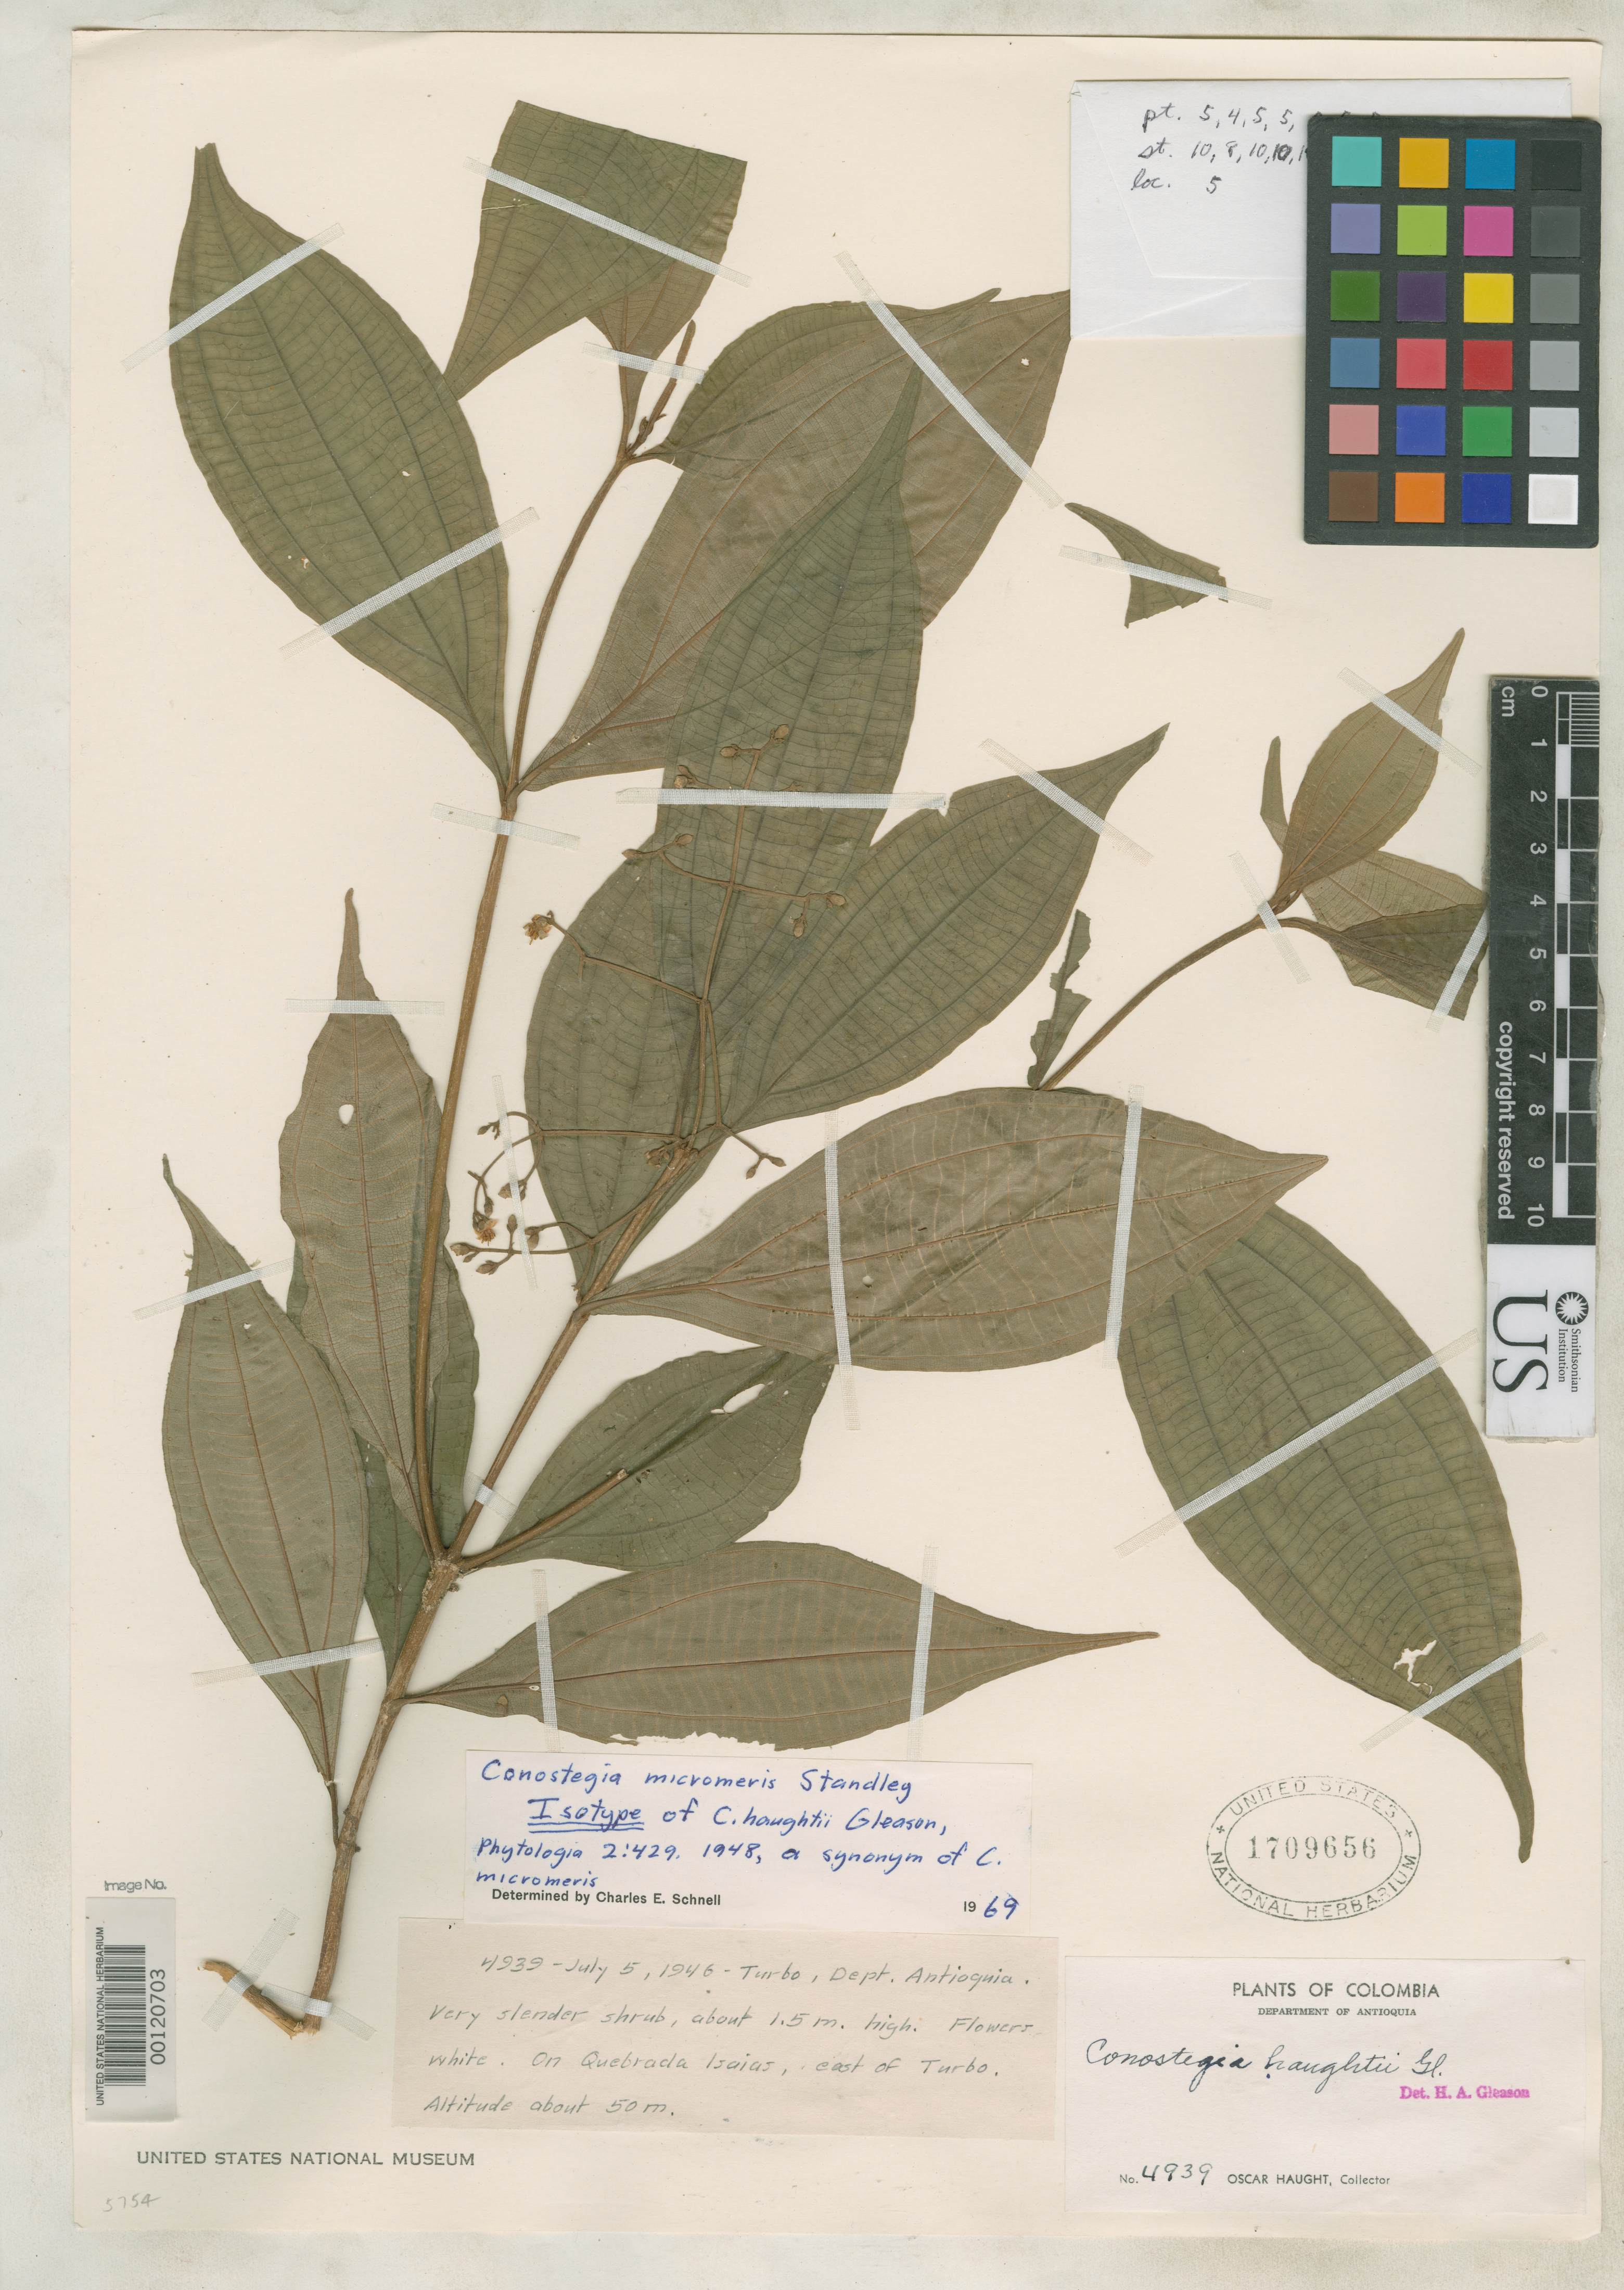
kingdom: Plantae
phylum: Tracheophyta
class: Magnoliopsida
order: Myrtales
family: Melastomataceae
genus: Conostegia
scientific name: Conostegia haughtii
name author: Gleason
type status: Isotype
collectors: O. L. Haught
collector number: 4939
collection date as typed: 05 Jul 1946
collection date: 1946-07-05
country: Colombia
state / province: Antioquia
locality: On Quebrada Isaias, E of Turbo.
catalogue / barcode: US 1709656